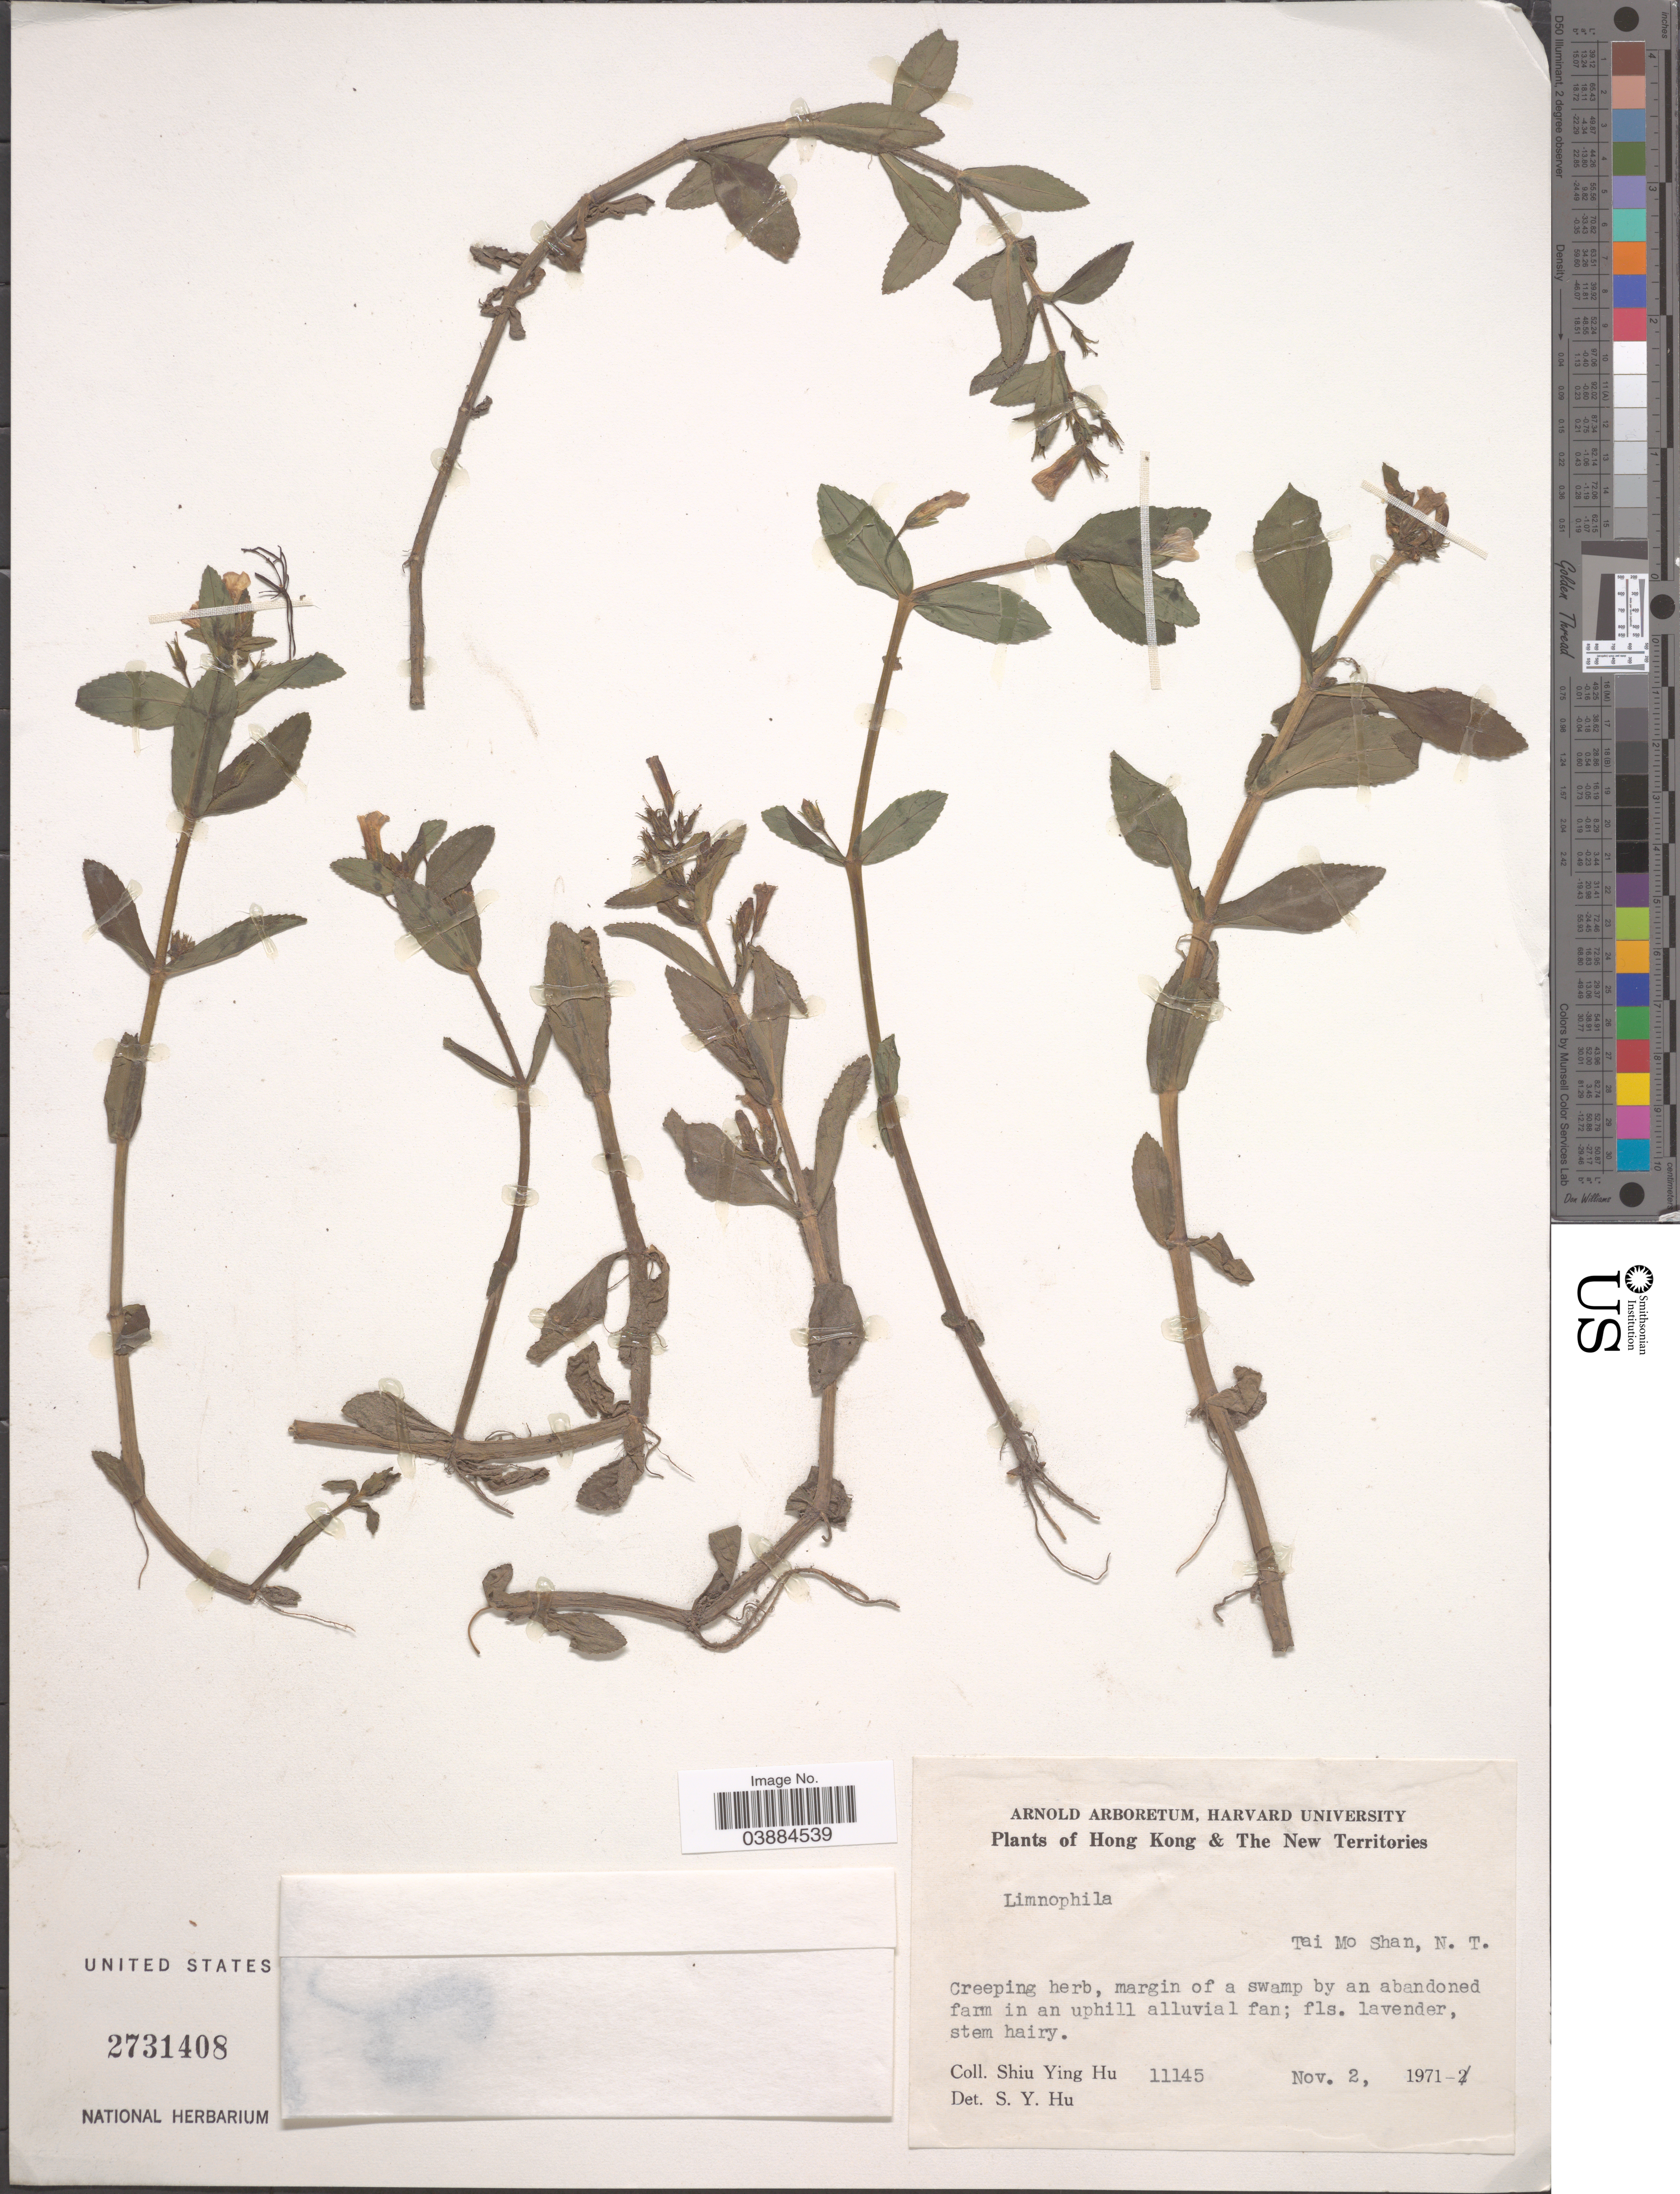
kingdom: Plantae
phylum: Tracheophyta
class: Magnoliopsida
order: Lamiales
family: Plantaginaceae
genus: Limnophila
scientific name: Limnophila sp.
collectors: S. Y. Hu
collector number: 11145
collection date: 1971-11-02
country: China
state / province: Hong Kong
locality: The New Territories. Tai Mo Shan, N. T.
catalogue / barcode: US 2731408